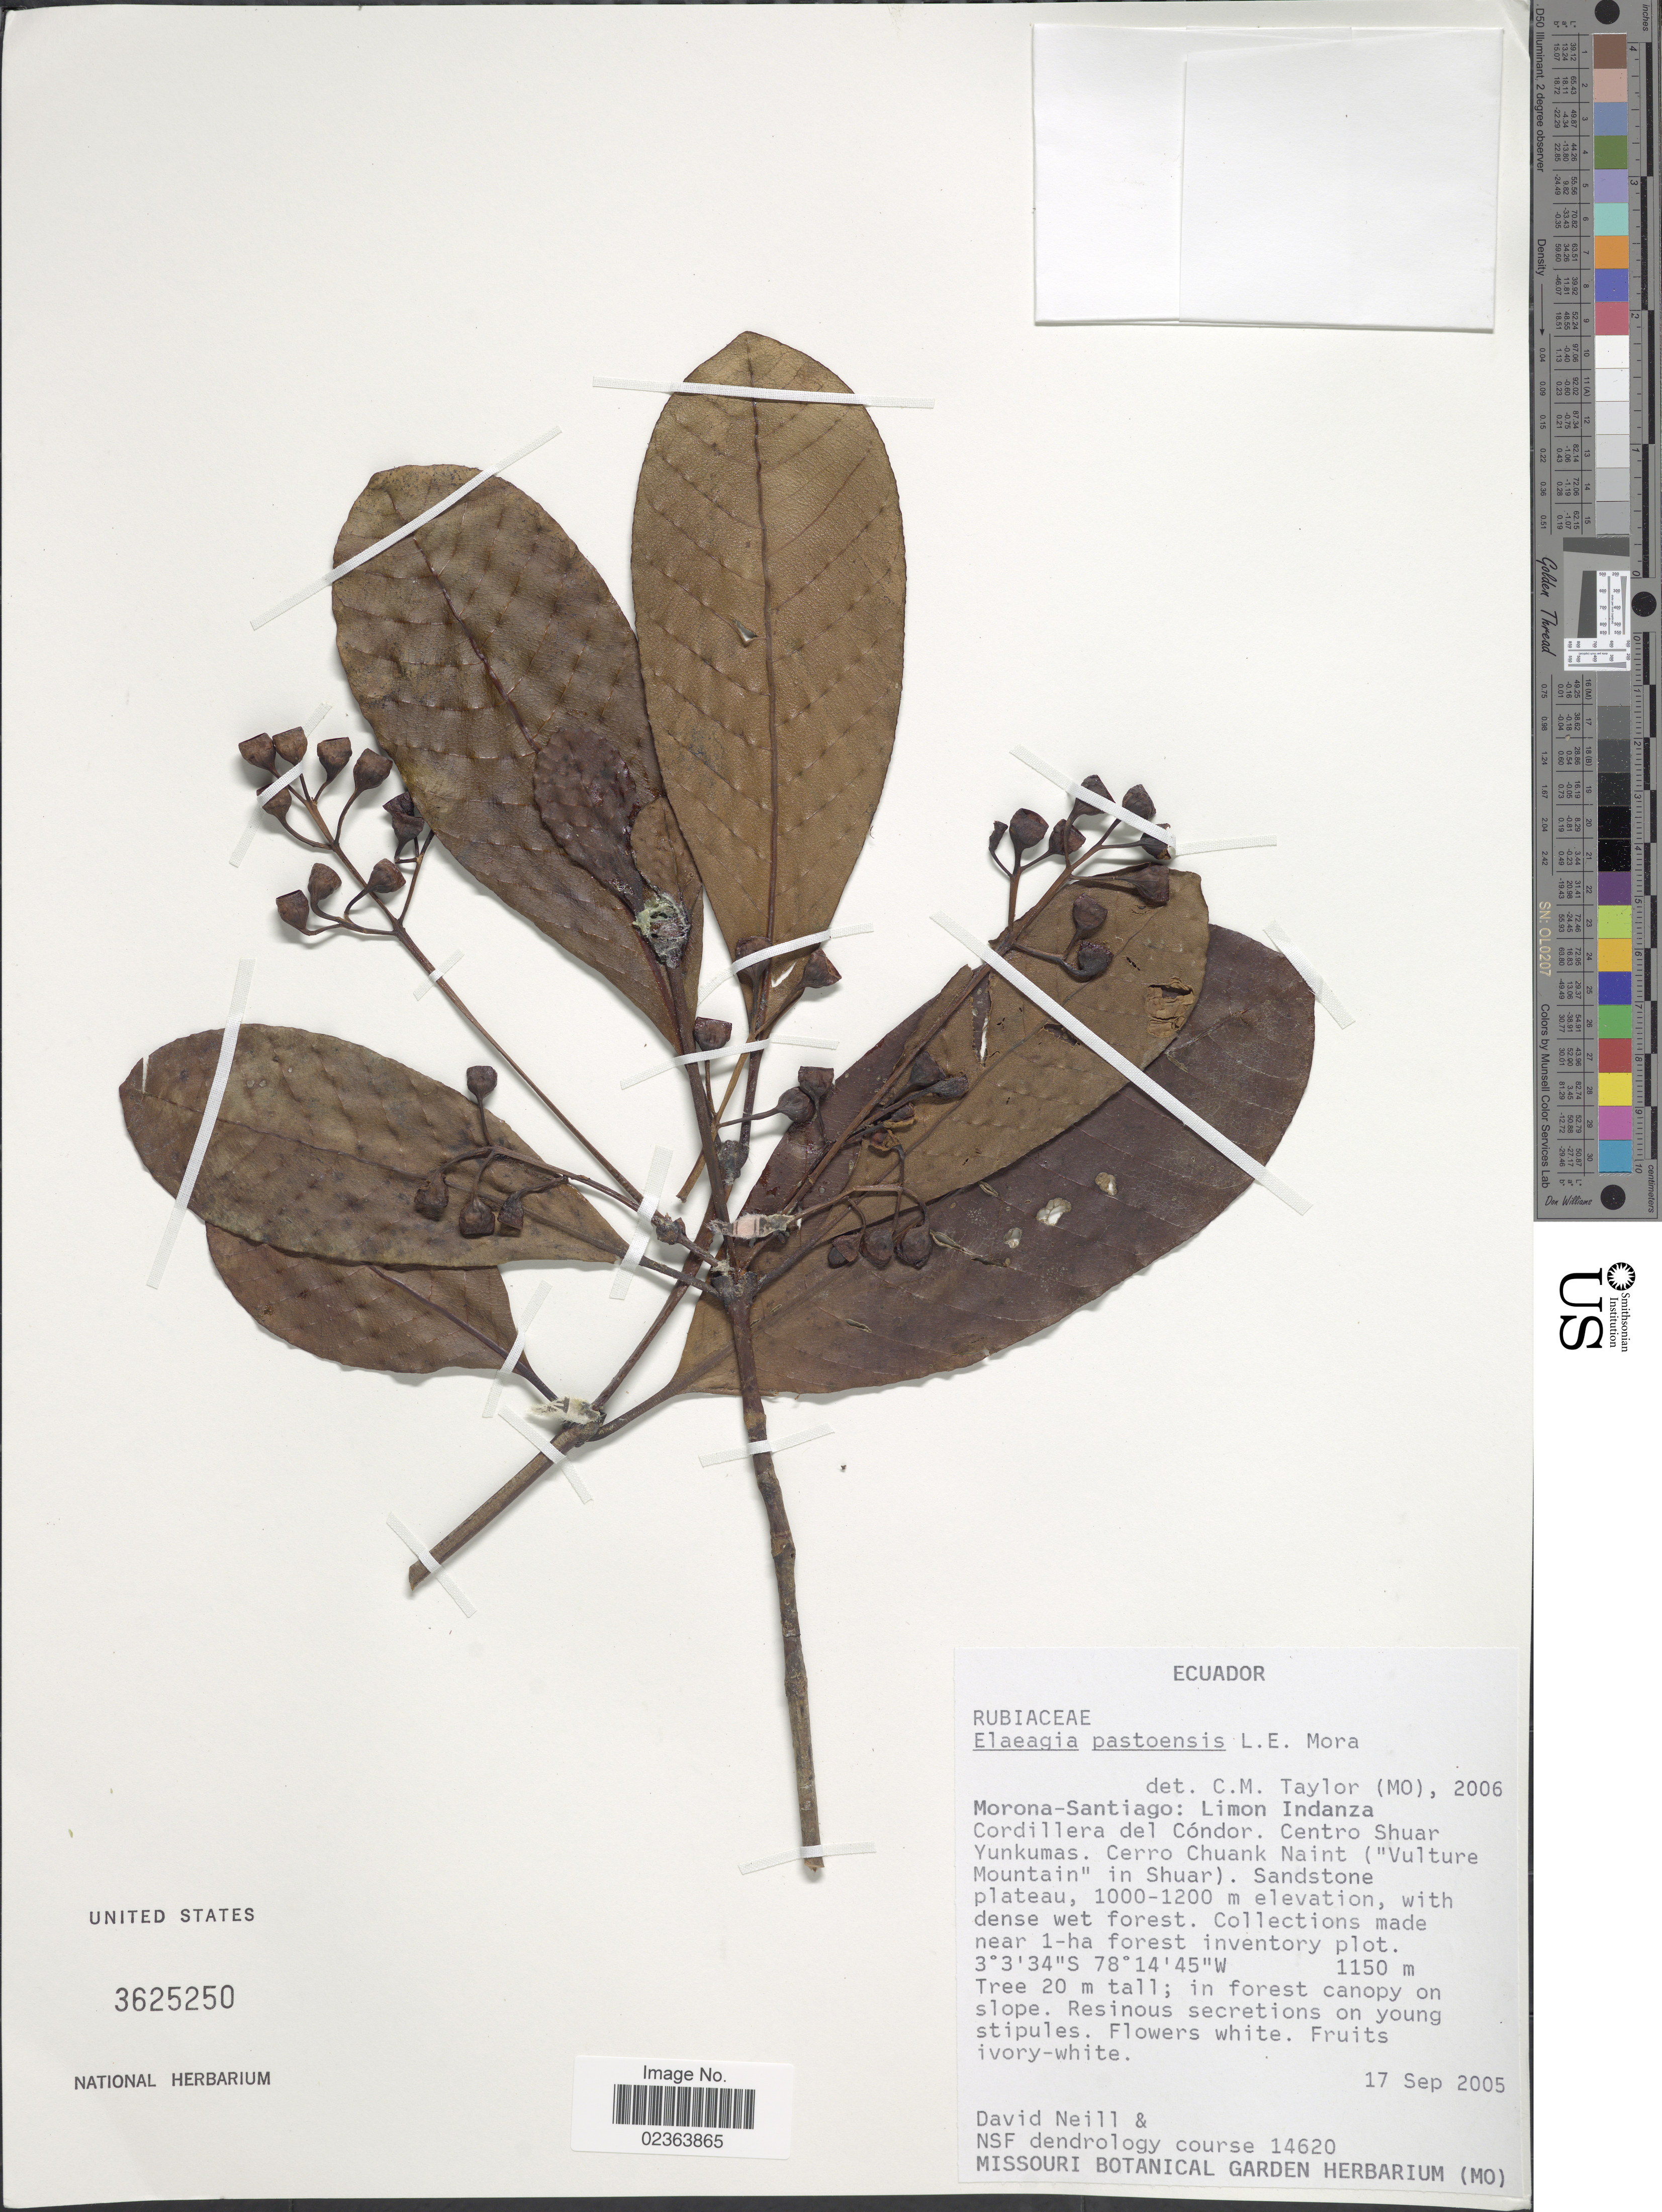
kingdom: Plantae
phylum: Tracheophyta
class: Magnoliopsida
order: Gentianales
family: Rubiaceae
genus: Elaeagia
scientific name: Elaeagia pastoensis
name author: L.E. Mora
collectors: D. A. Neill & NSF Dendrology Course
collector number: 14620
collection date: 2005-09-17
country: Ecuador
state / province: Morona-Santiago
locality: Morona-Santiago: Limon Indanza, Cordillera del Condor, Centro Shuar Yunkumas, Cerro Chuank Naint (Vulture Mountain in Shuar)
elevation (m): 1000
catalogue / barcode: US 3625250